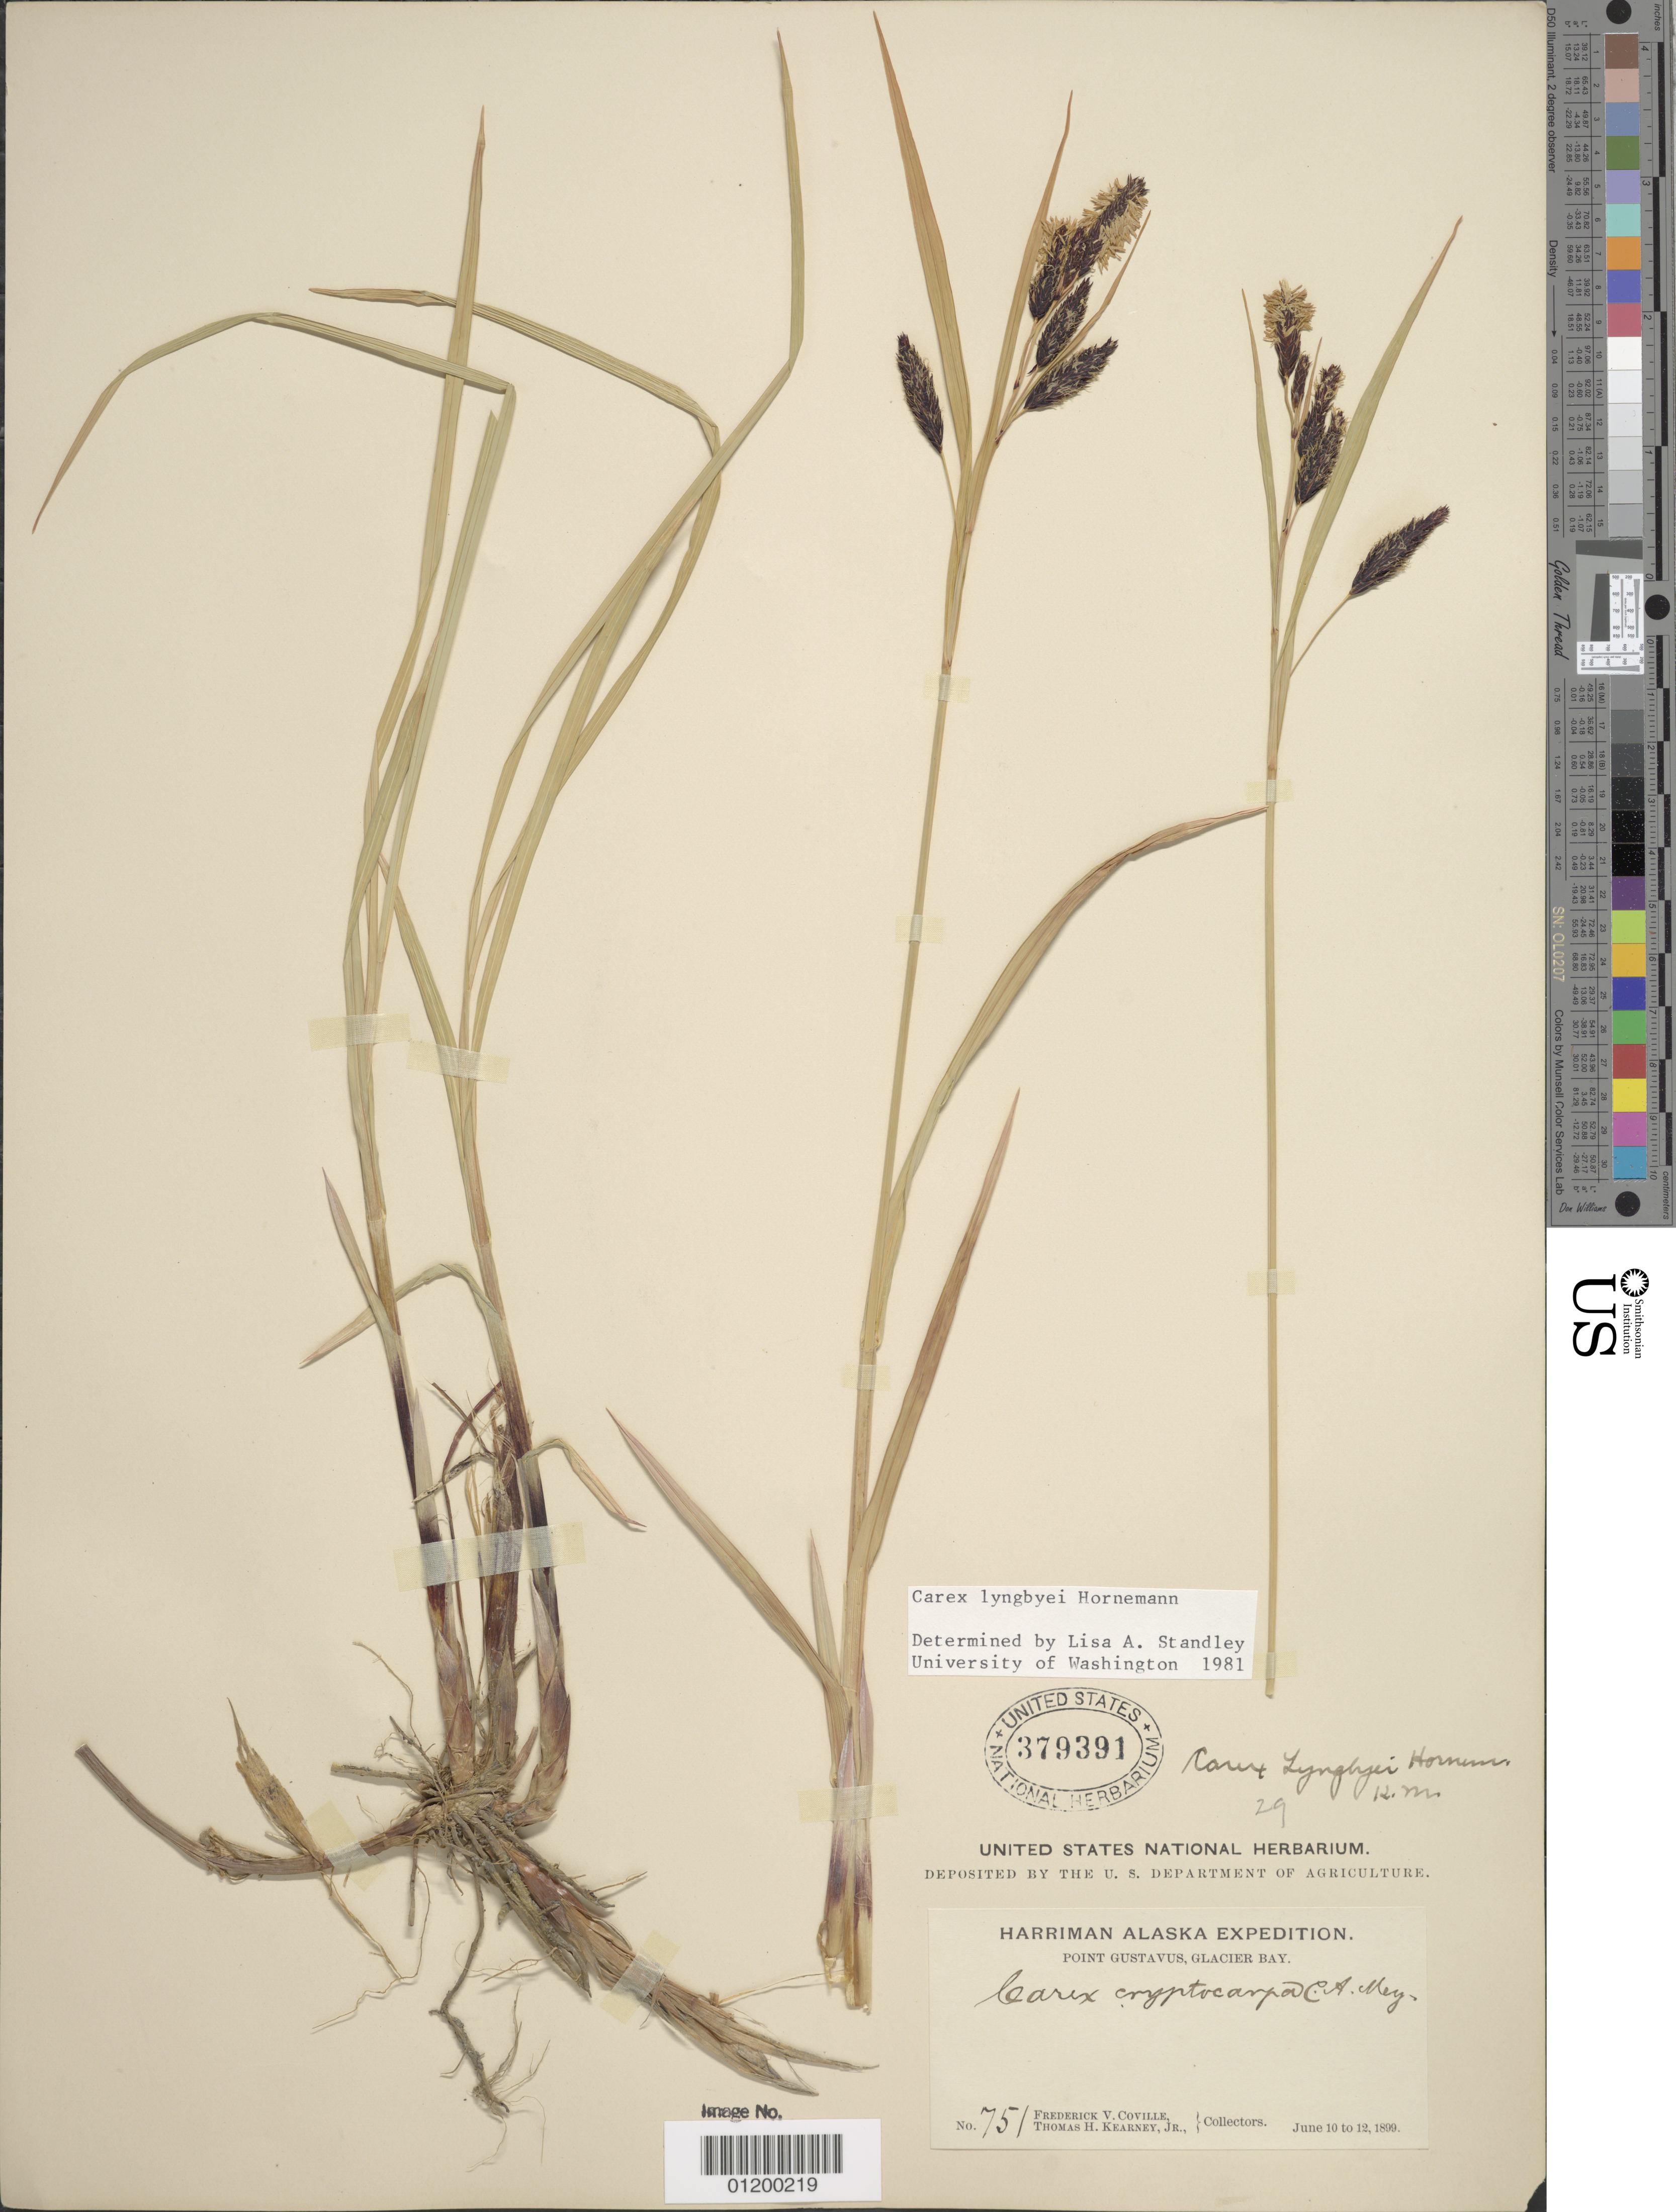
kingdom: Plantae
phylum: Tracheophyta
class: Liliopsida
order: Poales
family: Cyperaceae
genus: Carex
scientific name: Carex lyngbyei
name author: Hornem.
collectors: F. V. Coville & C. Kearney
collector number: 751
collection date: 1899-06-10/1899-06-12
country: United States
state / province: Alaska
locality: Point Gustavus, Glacier Bay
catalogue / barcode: US 379391